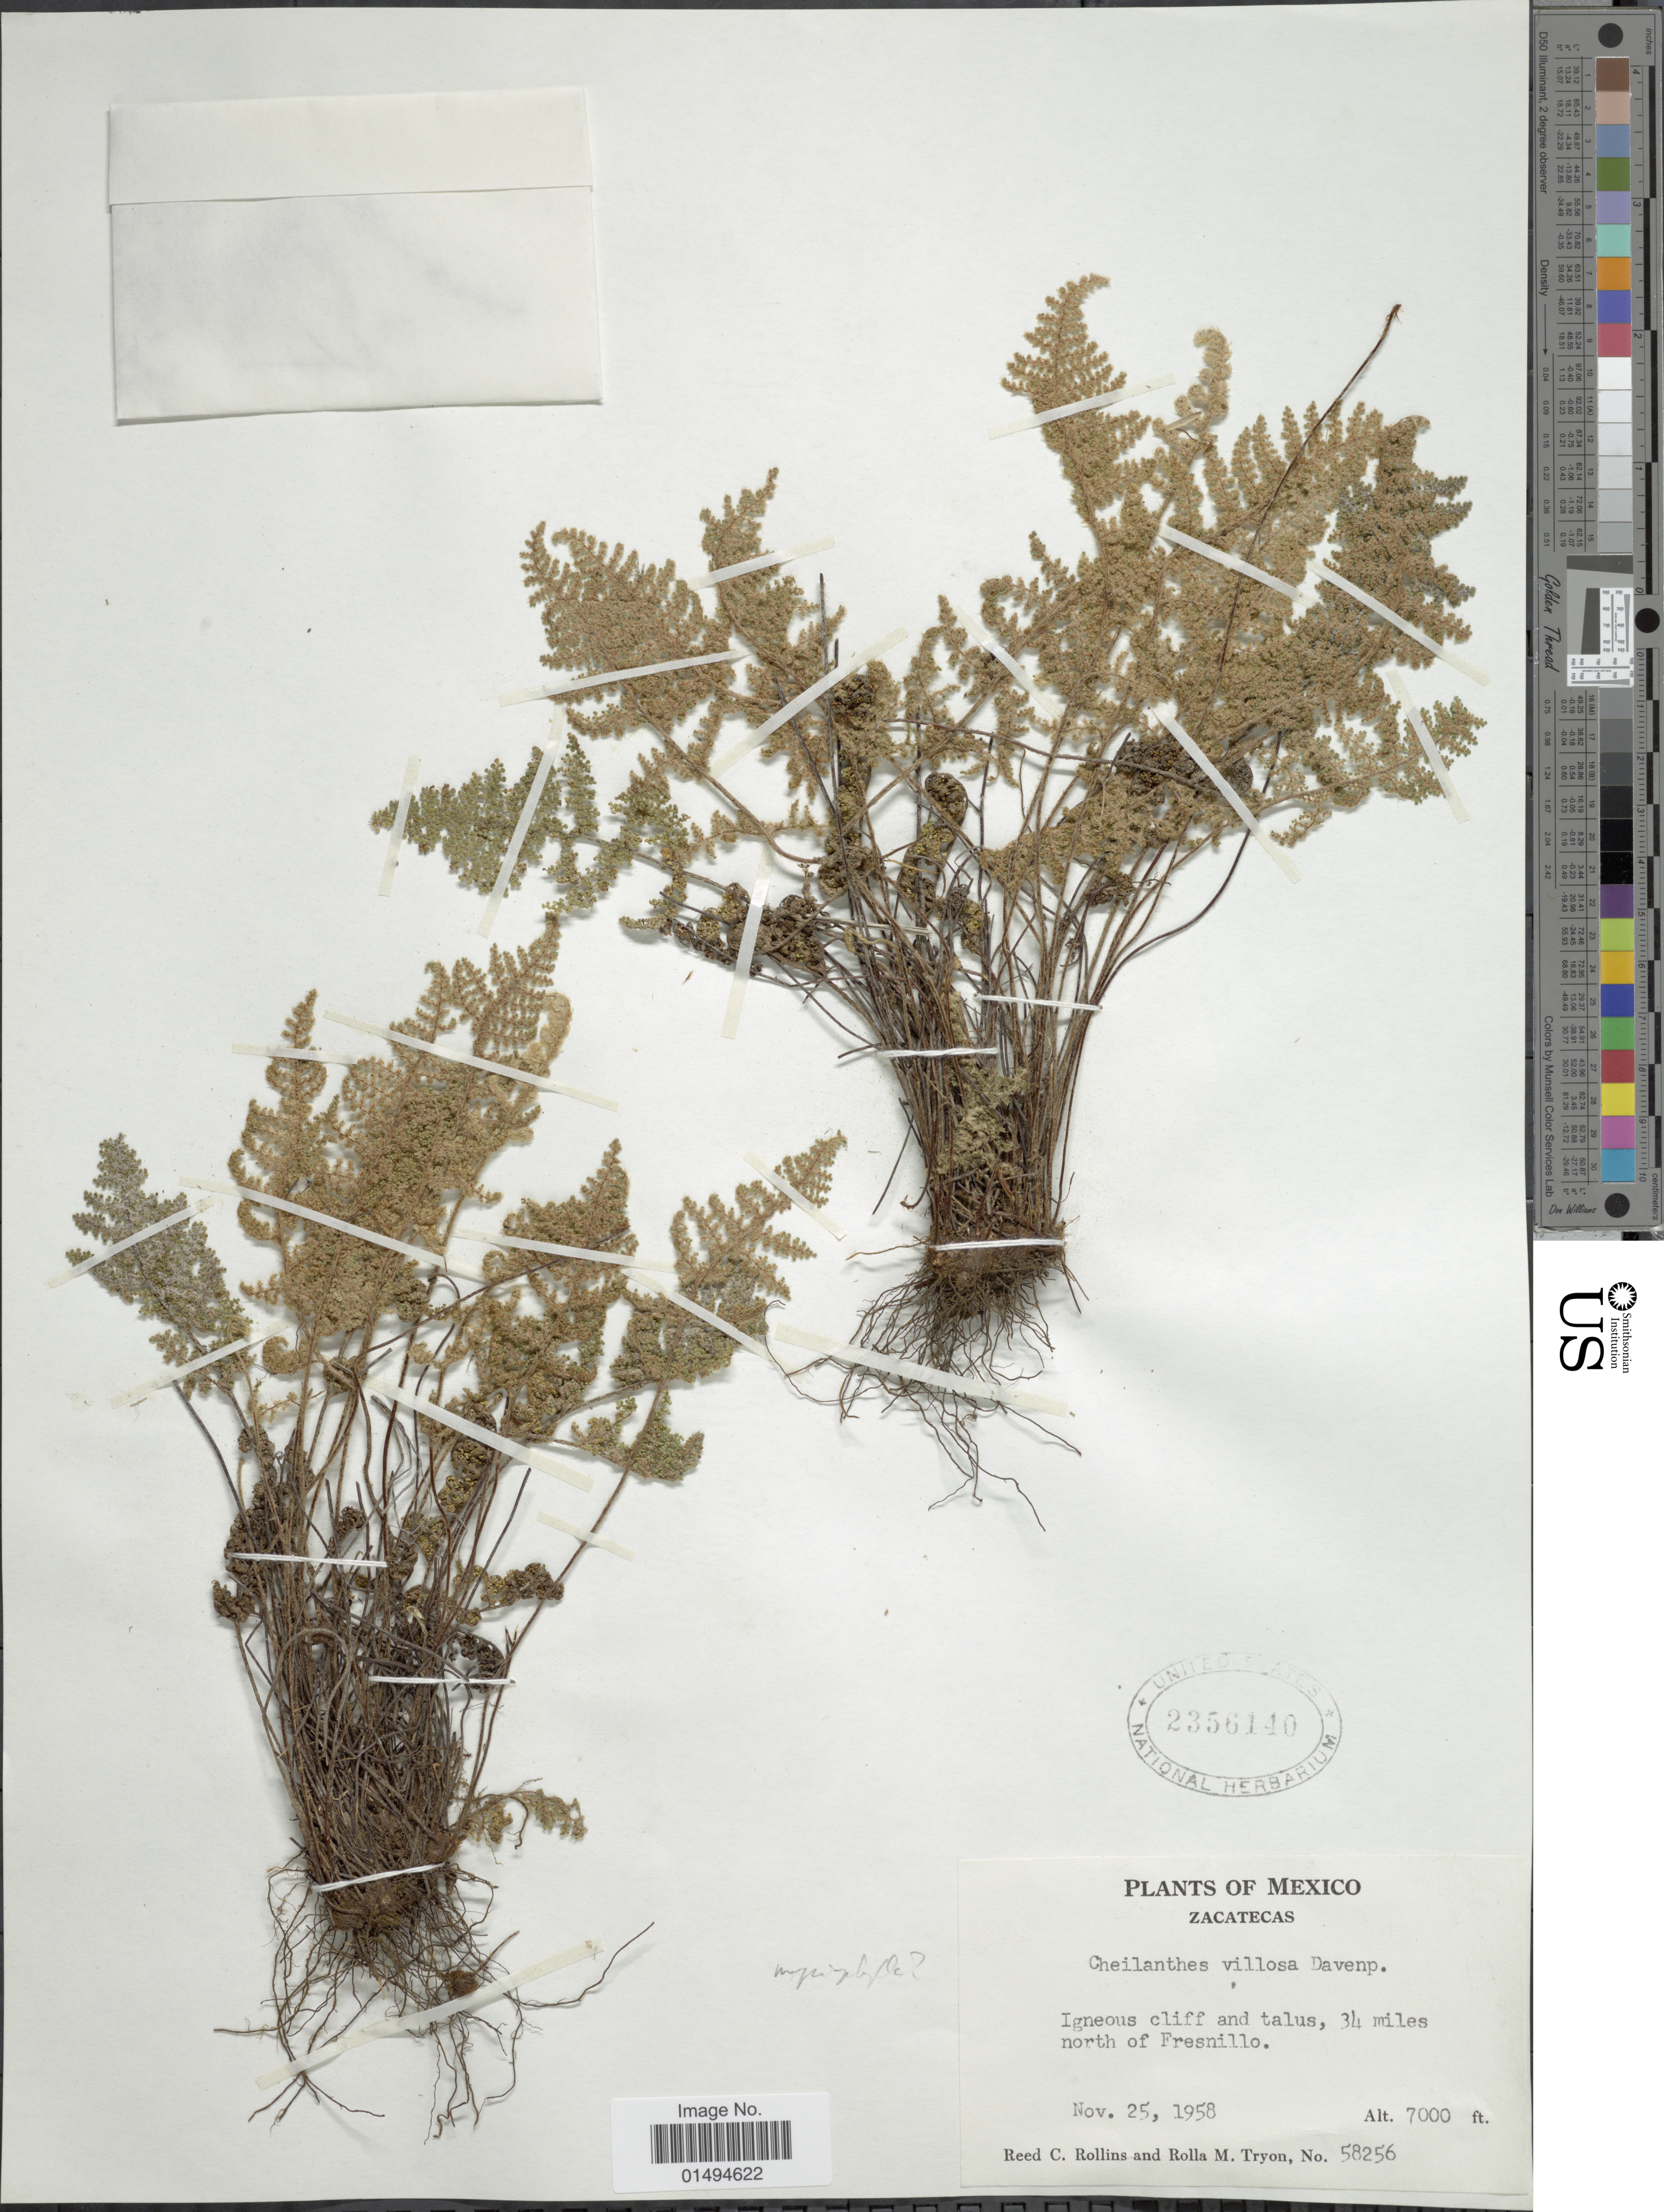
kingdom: Plantae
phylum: Tracheophyta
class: Polypodiopsida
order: Polypodiales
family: Pteridaceae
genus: Myriopteris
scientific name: Myriopteris myriophylla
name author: (Desv.) J. Sm.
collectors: R. Collins, R. C. Rollins & R. M. Tryon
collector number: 58256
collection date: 1958-11-25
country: Mexico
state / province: Zacatecas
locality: Igneous cliff and talus, 34 miles north of fresnillo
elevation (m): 2134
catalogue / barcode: US 2356140